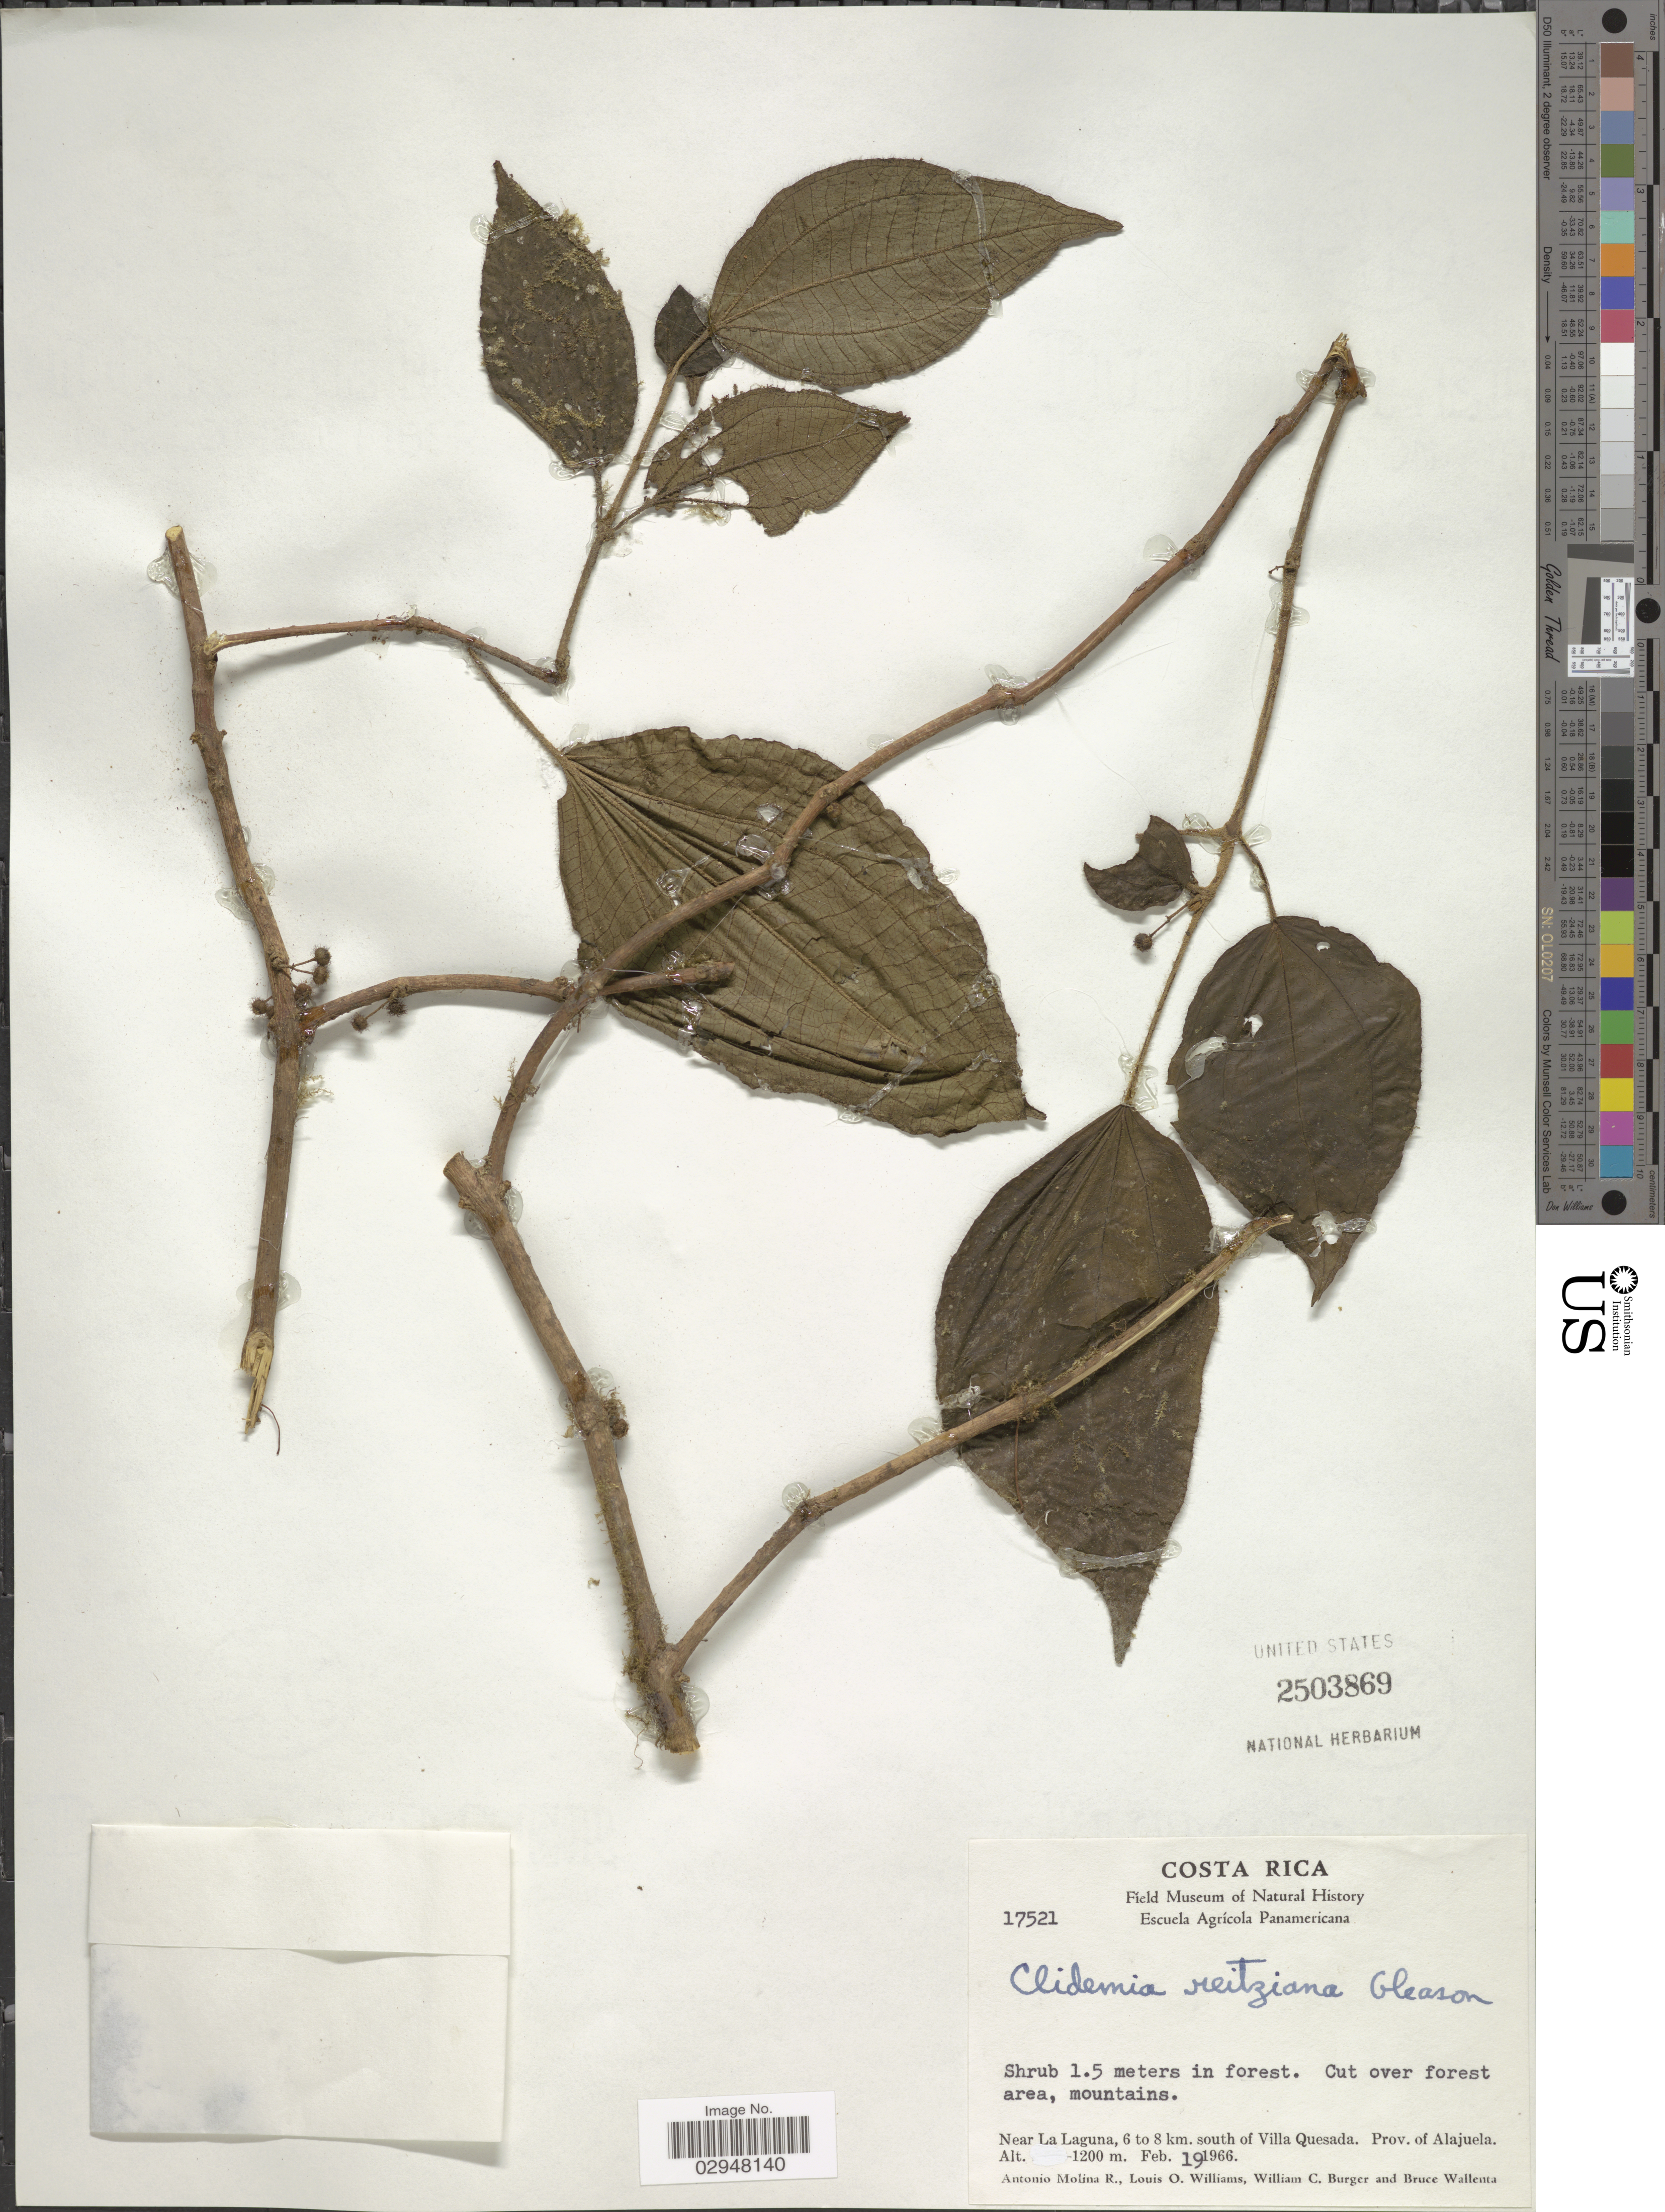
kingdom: Plantae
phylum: Tracheophyta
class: Magnoliopsida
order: Myrtales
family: Melastomataceae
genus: Clidemia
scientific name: Clidemia reitziana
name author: Cogn. & Gleason in Gleason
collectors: A. Molina R., L. O. Williams, W. Burger & B. Wallenta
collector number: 17521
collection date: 1966-02-19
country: Costa Rica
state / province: Alajuela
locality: Near La Laguna, 6 to 8 km. south of Villa Quesada.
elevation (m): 1200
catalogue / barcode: US 2503869